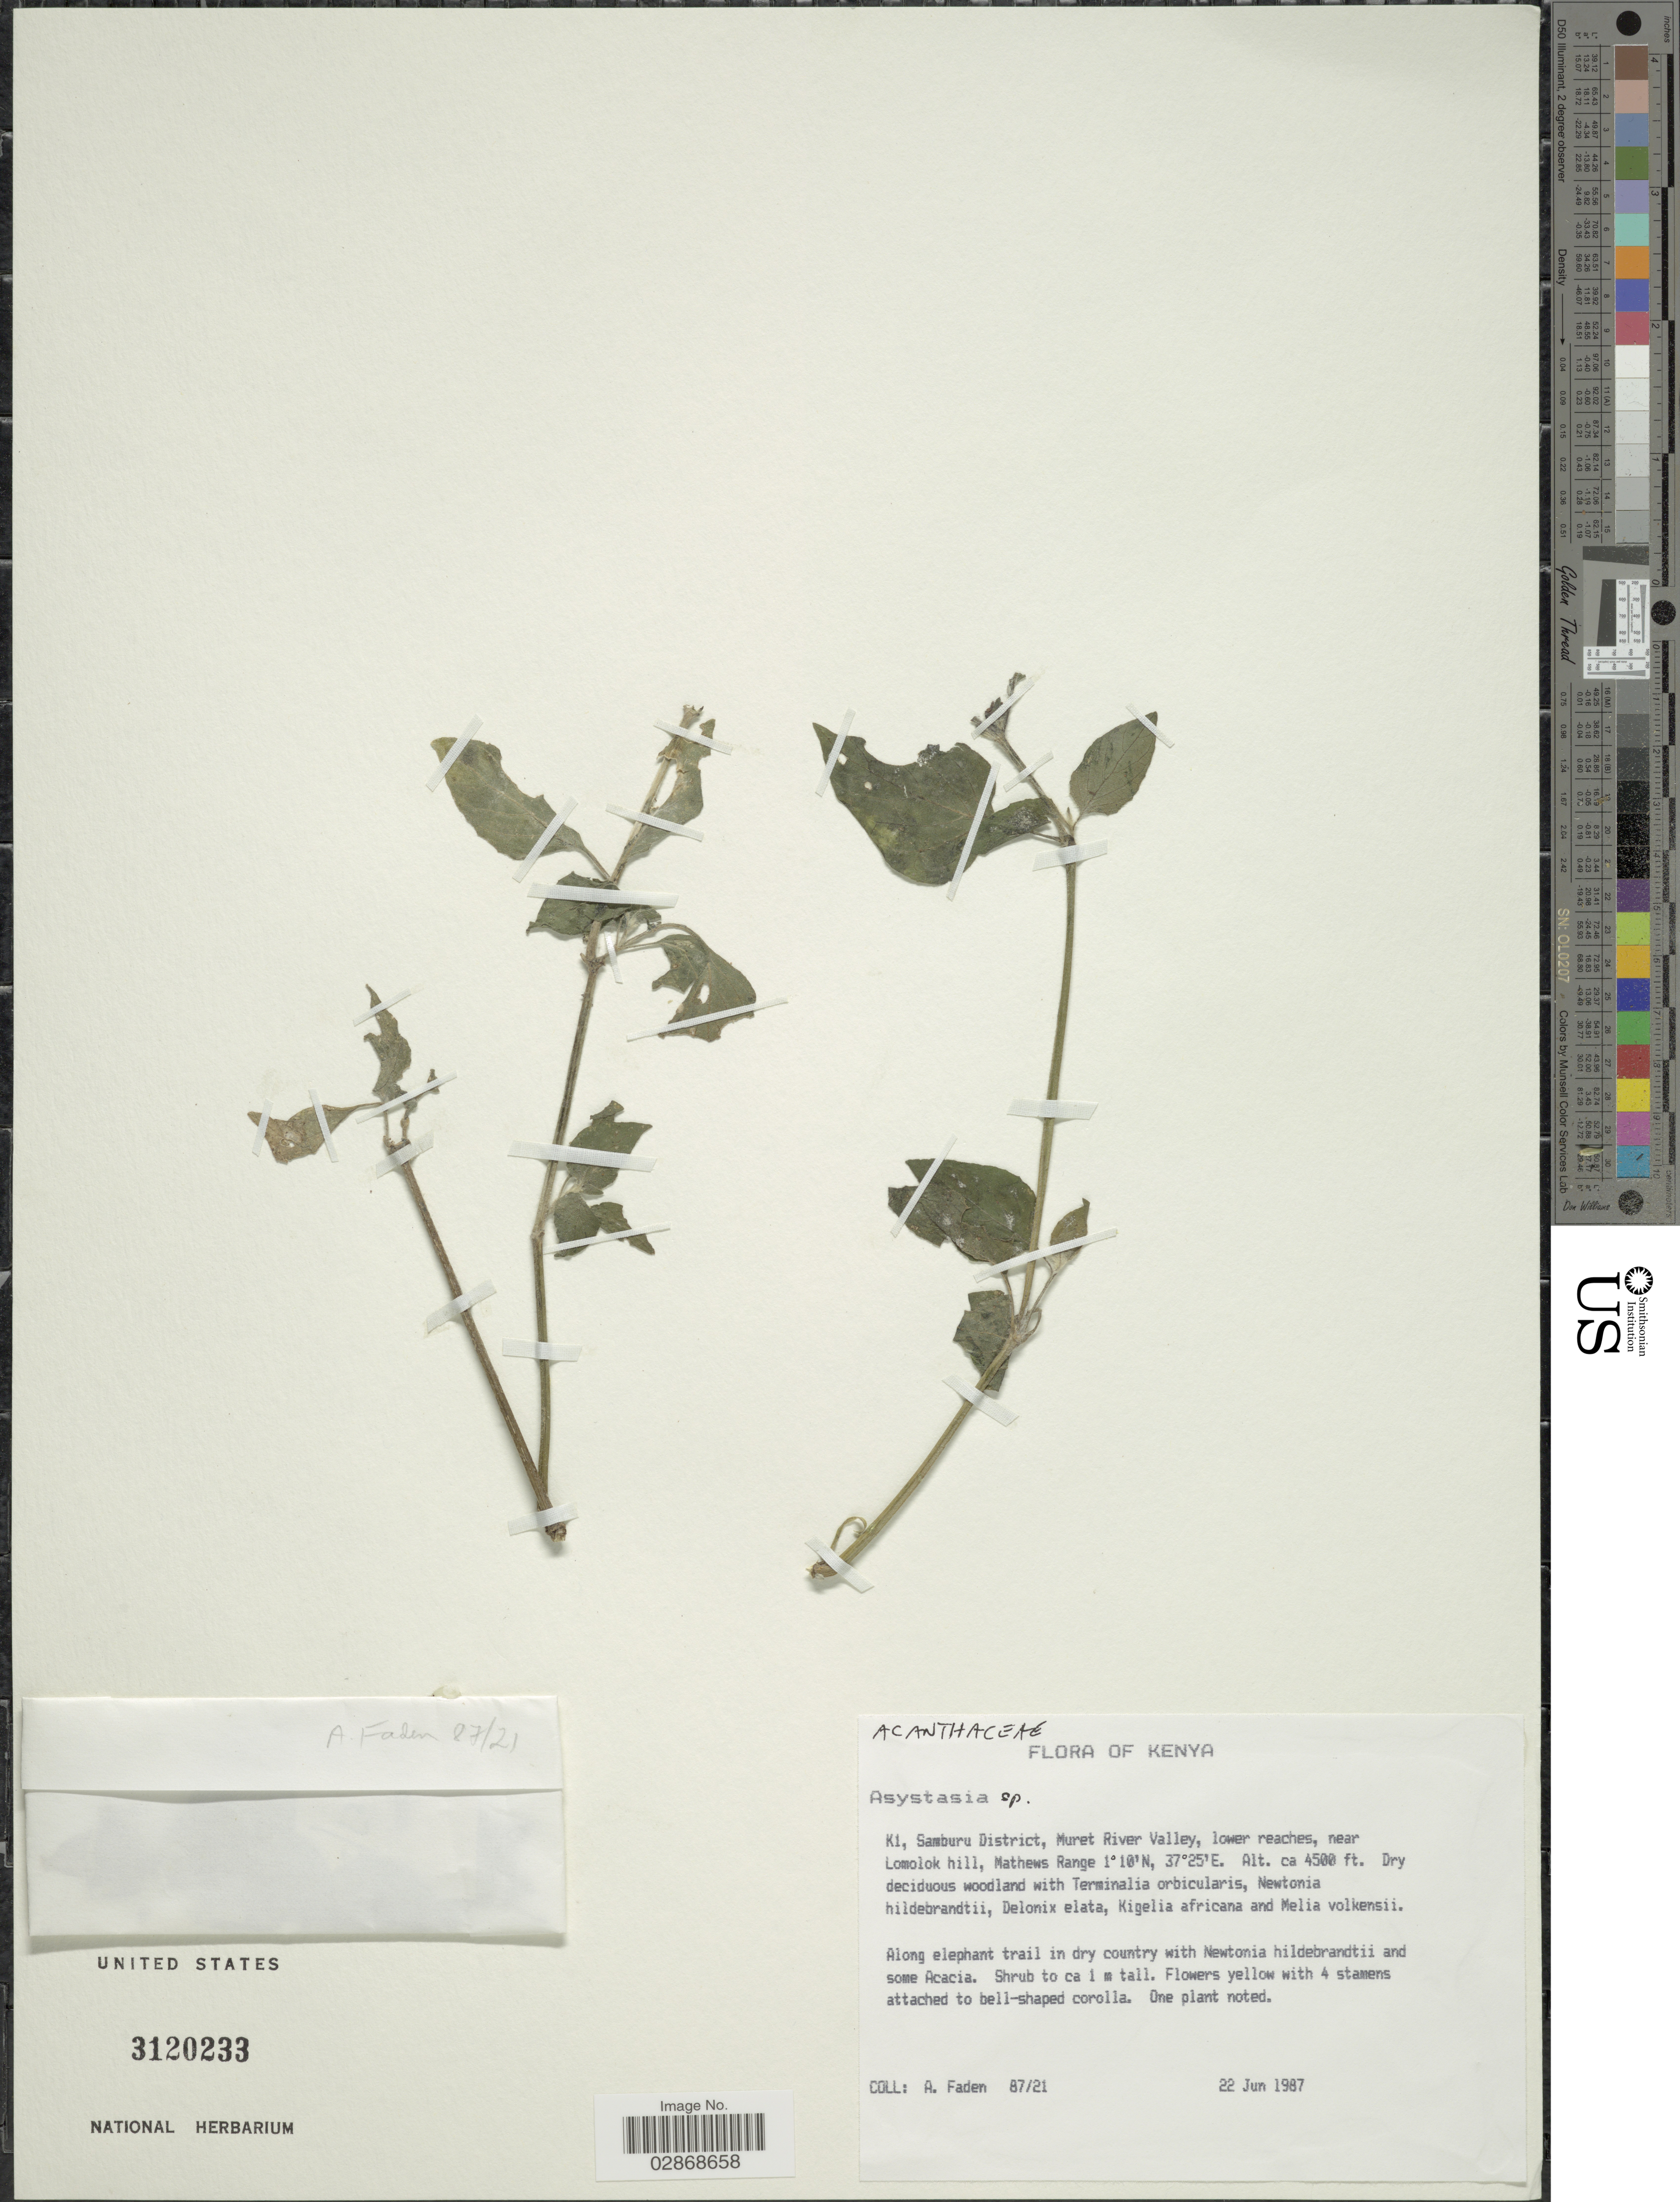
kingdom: Plantae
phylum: Tracheophyta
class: Magnoliopsida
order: Lamiales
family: Acanthaceae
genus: Asystasia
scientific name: Asystasia sp.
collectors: A. J. Faden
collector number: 87/21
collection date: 1987-06-22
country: Kenya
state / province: Samburu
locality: K1, Samburu District, Muret River Valley, lower reaches, near Lomolok hill, Matthews Range.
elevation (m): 1372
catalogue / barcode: US 3120233